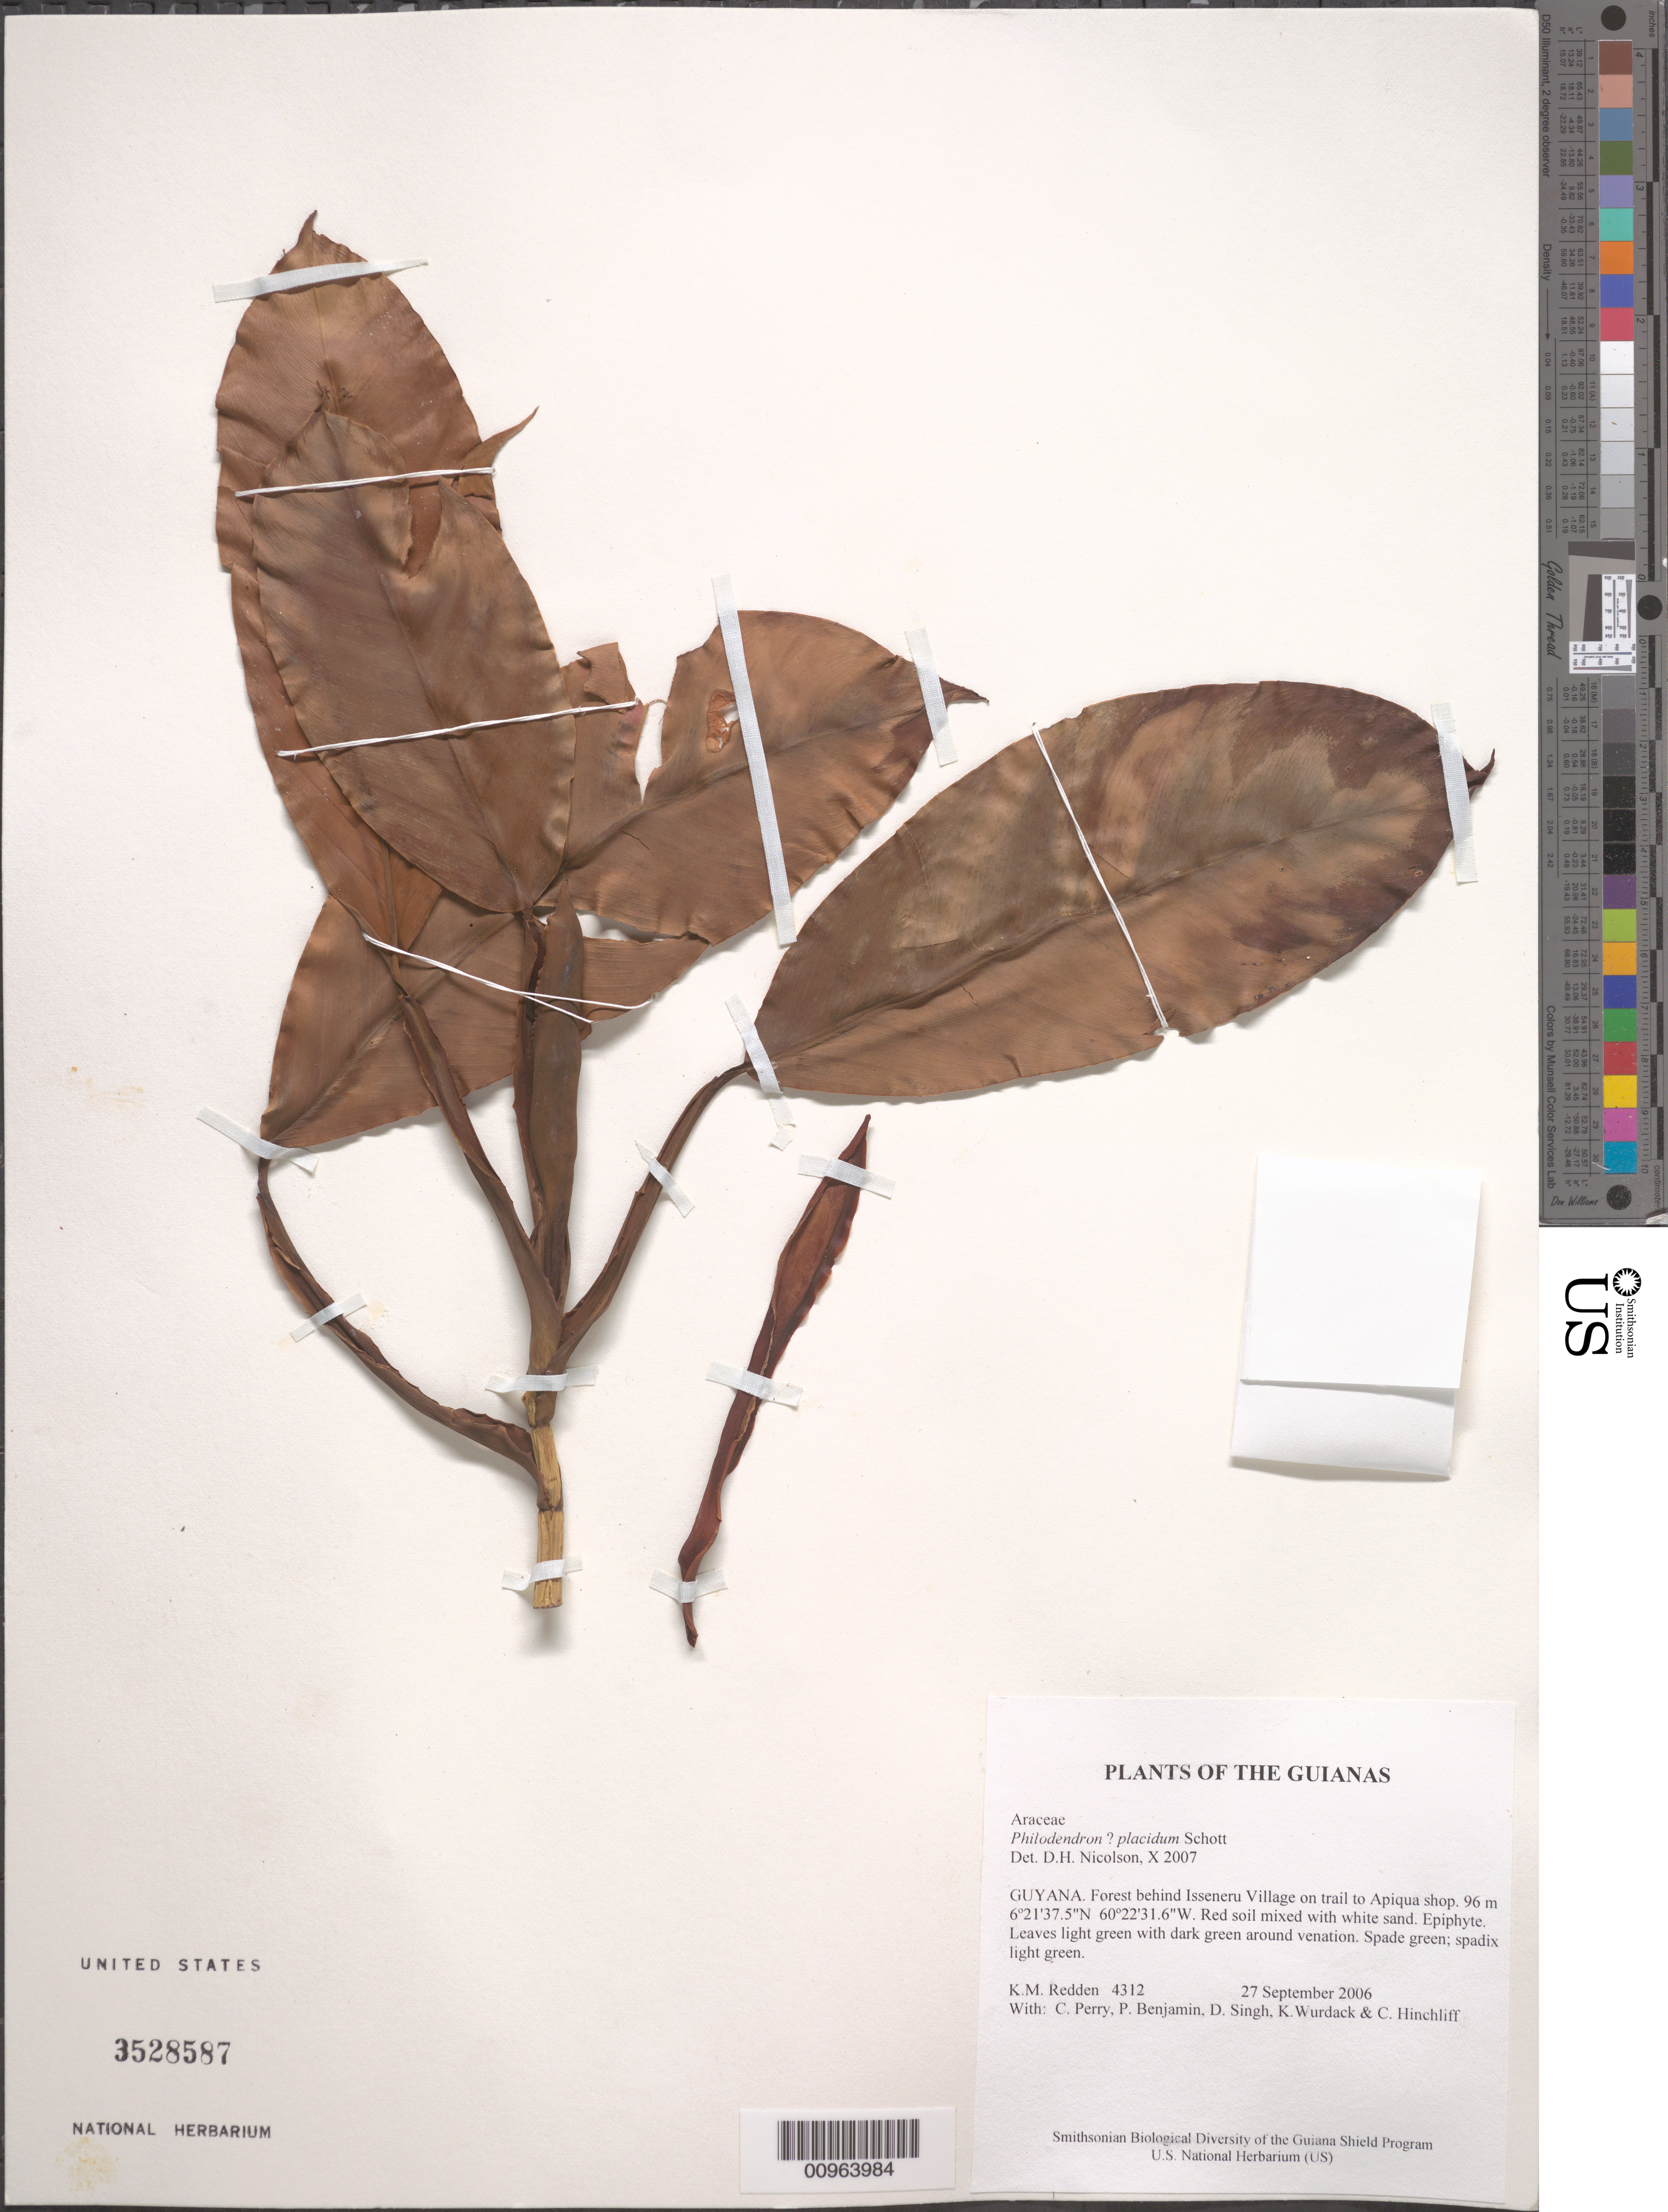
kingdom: Plantae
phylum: Tracheophyta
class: Liliopsida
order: Alismatales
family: Araceae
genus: Philodendron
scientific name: Philodendron placidum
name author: Schott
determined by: Nicolson, Dan H.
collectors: K. M. Redden, C. Perry, P. Benjamin, D. Singh, K. Wurdack & C. E. Hinchliff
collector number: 4312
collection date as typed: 27 September 2006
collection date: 2006-09-27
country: Guyana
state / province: Cuyuni-Mazaruni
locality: Forest behind Isseneru Village on trail to Apiqua shop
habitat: Red soil mixed with white sand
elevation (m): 96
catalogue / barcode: US 3528587